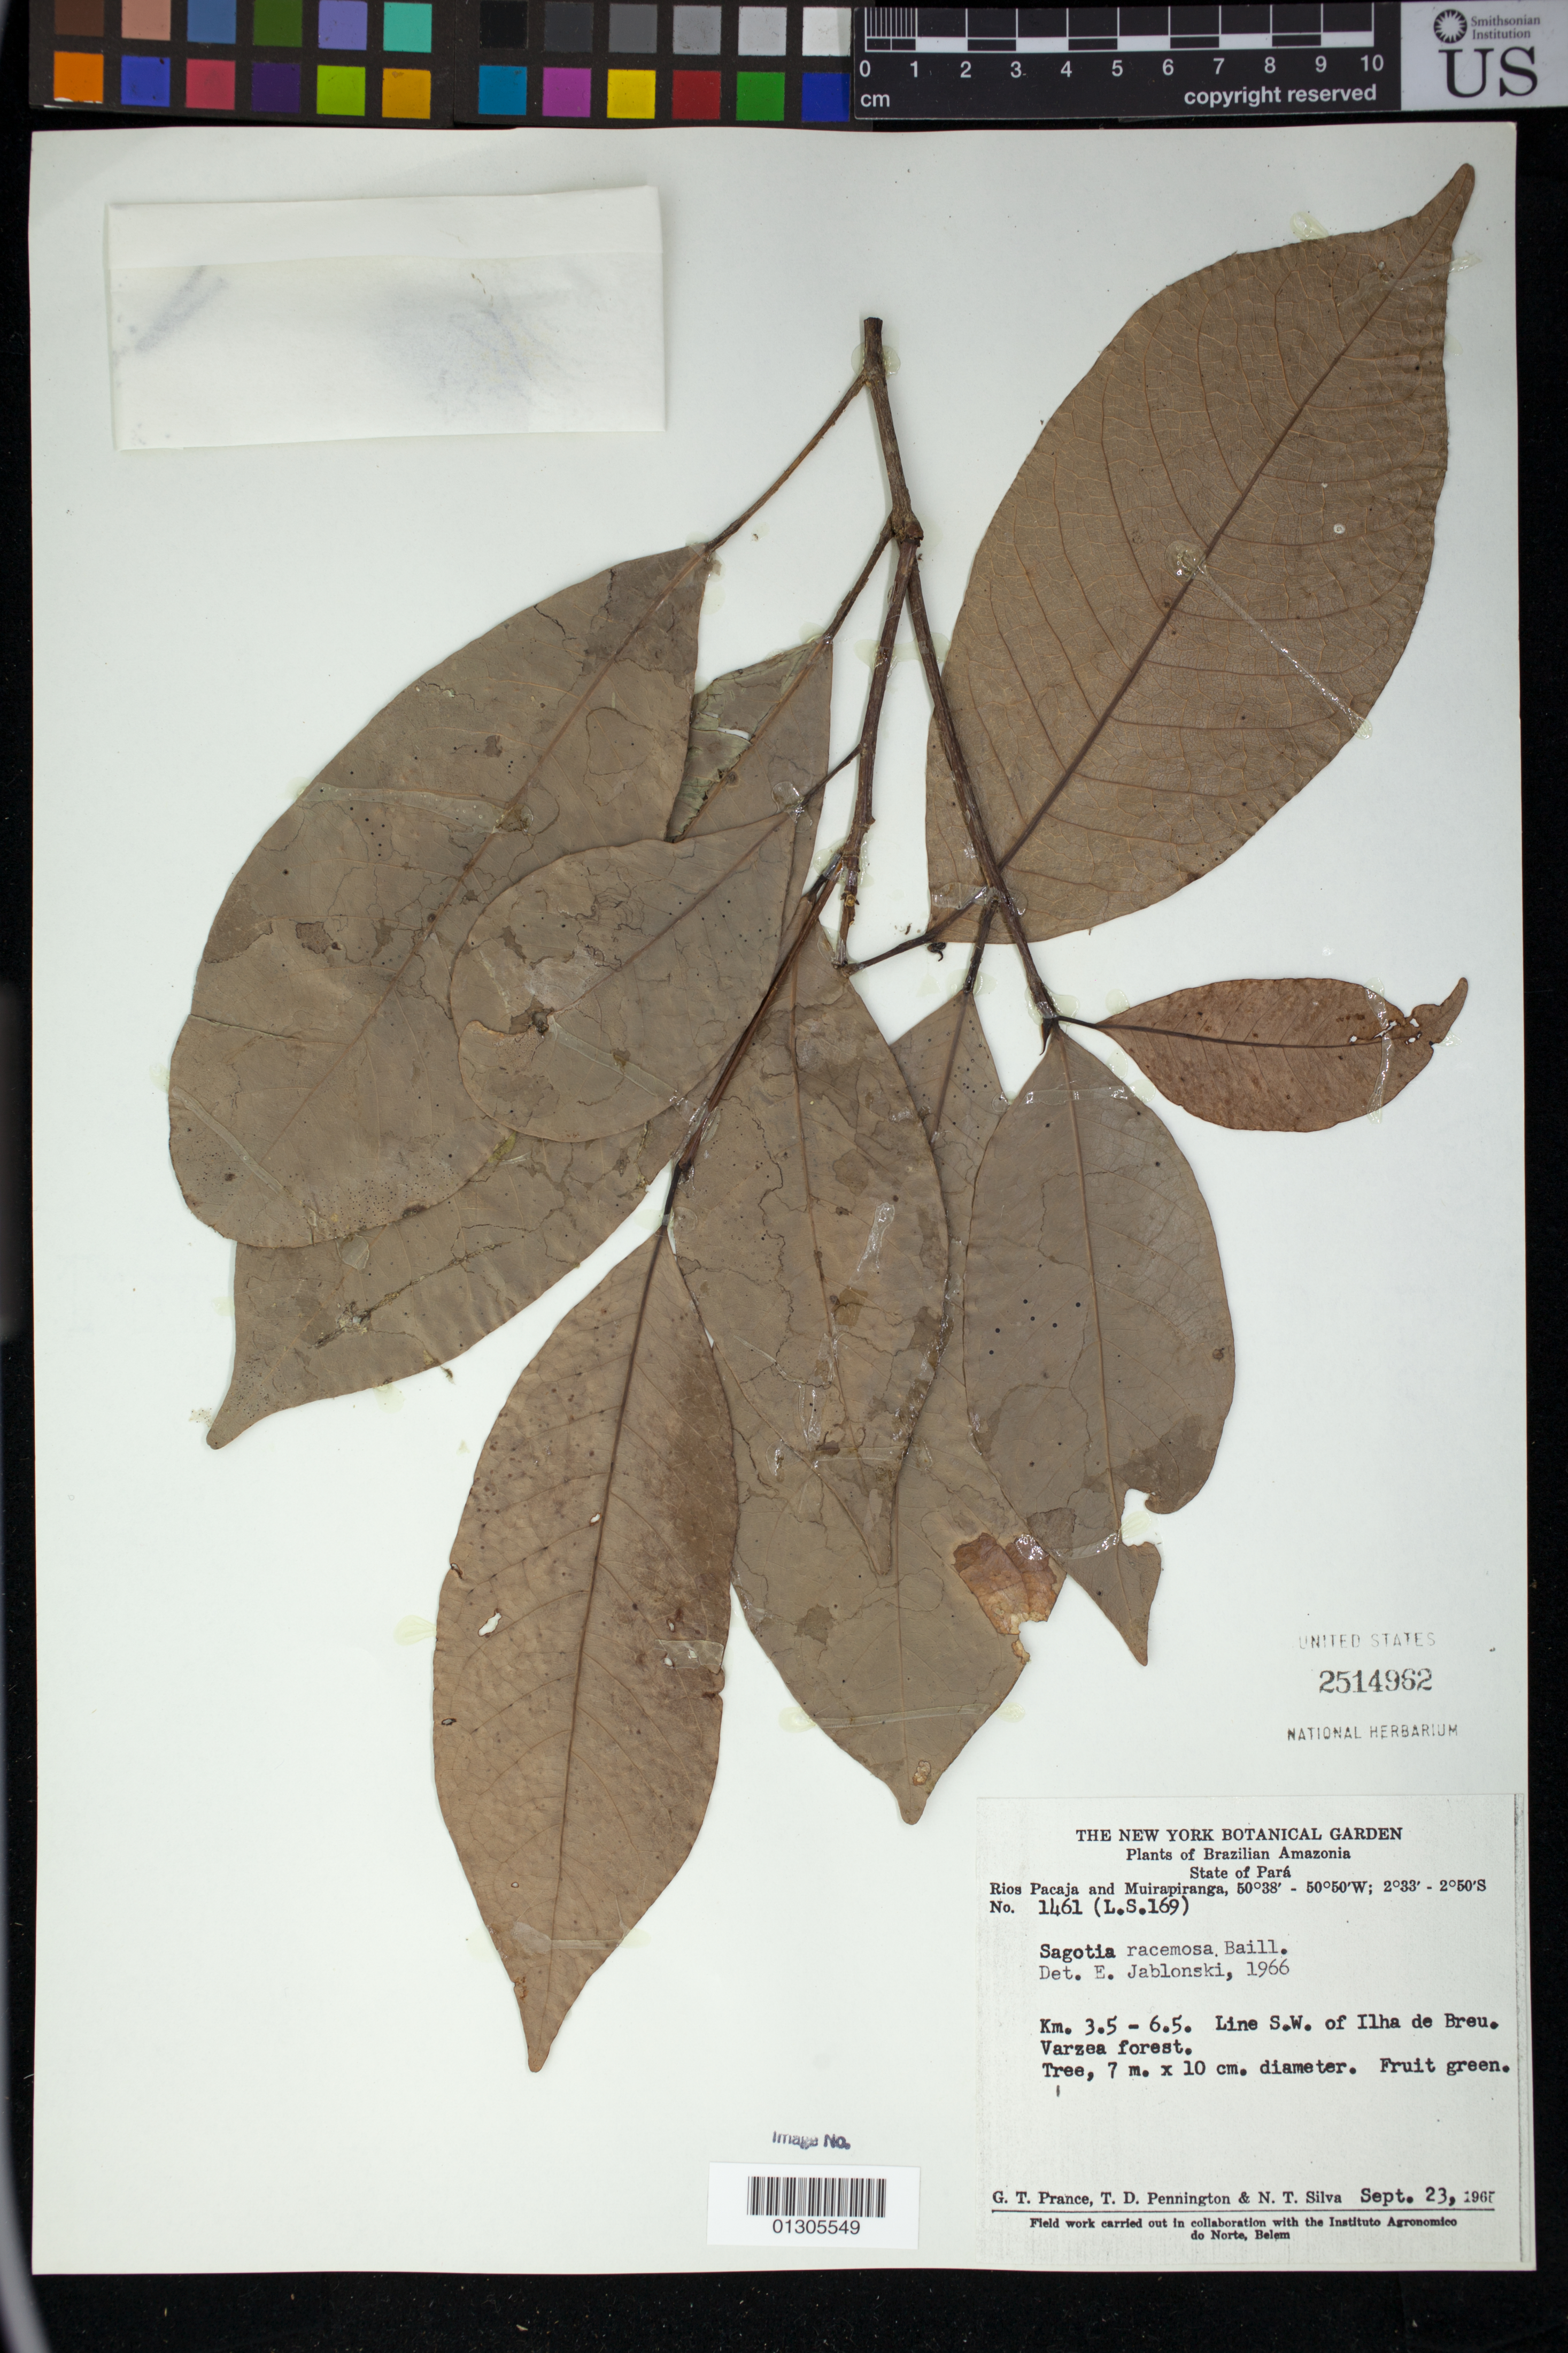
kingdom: Plantae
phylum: Tracheophyta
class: Magnoliopsida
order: Malpighiales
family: Euphorbiaceae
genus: Sagotia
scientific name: Sagotia racemosa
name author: Baill.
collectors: G. T. Prance, T. D. Pennington & N. T. Silva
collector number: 1461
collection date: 1965-09-23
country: Brazil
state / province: Pará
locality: Rios Pacaja and Muirapiranga. Km. 3.5-6.5. Line S.W. of Ilha de Breu. Varzea forest.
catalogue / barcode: US 2514962